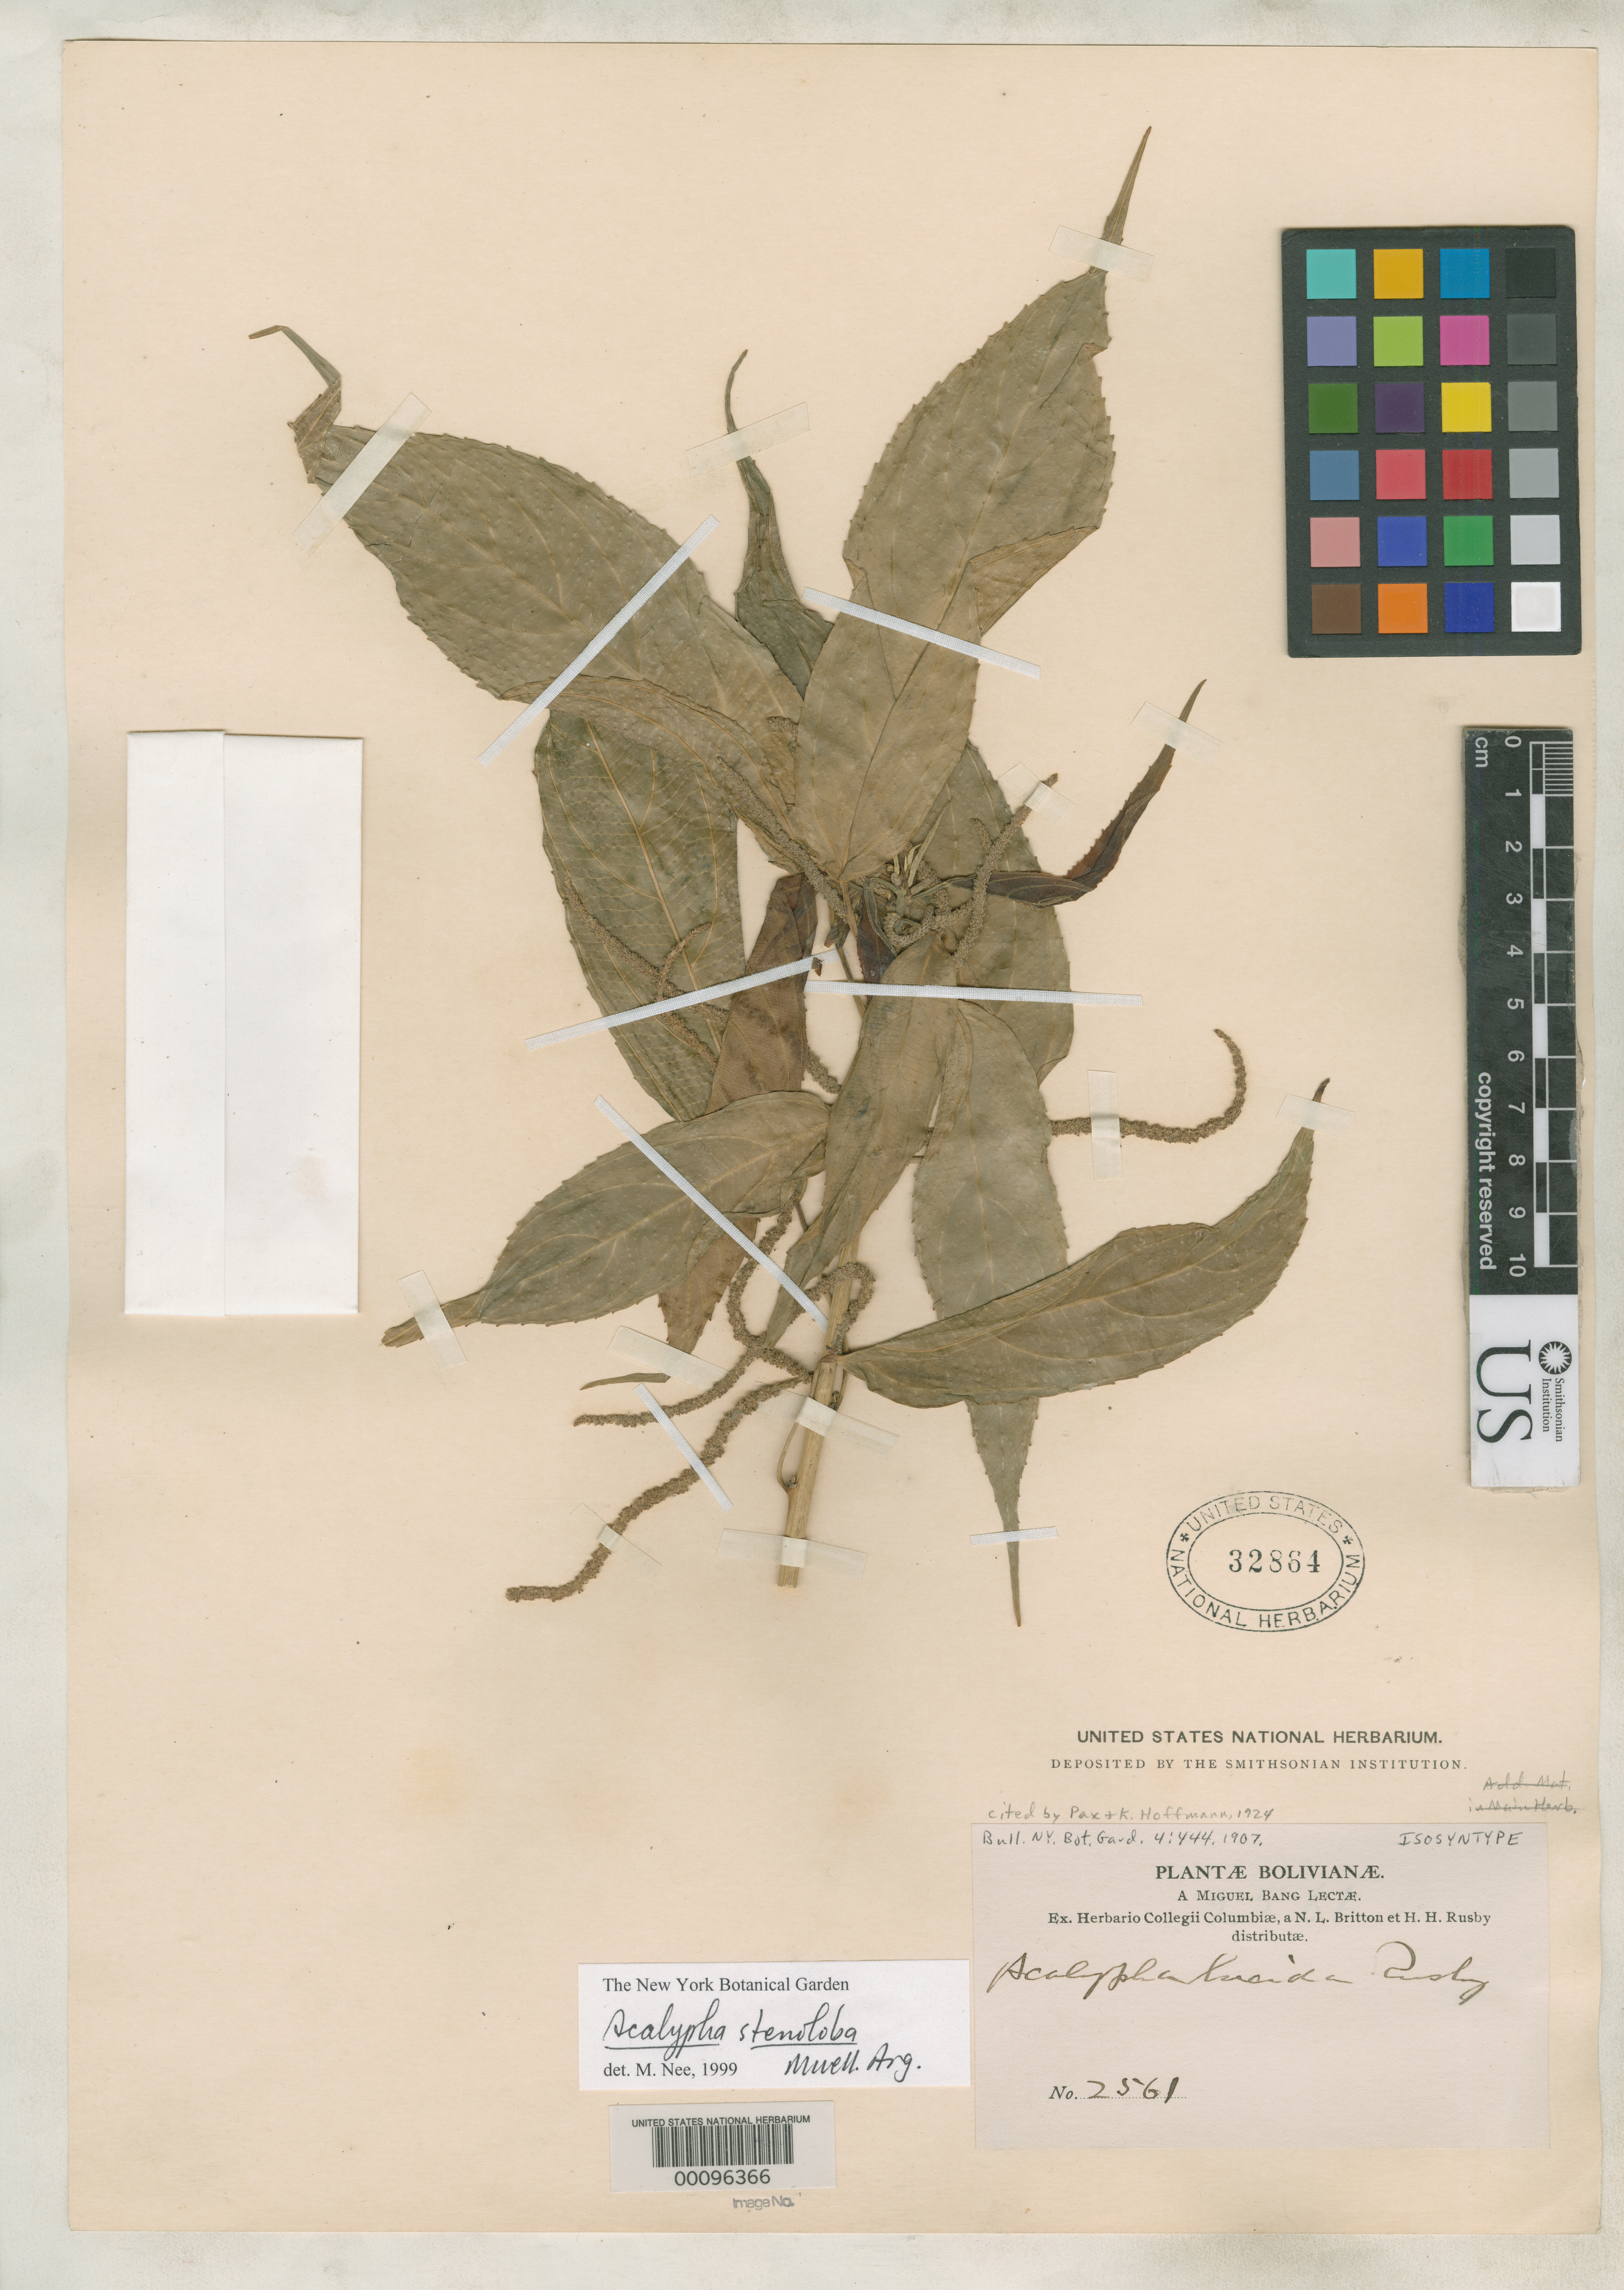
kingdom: Plantae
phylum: Tracheophyta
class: Magnoliopsida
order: Malpighiales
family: Euphorbiaceae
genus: Acalypha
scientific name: Acalypha lucida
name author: Rusby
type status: Isosyntype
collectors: M. Bang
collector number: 2561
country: Bolivia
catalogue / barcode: US 32864